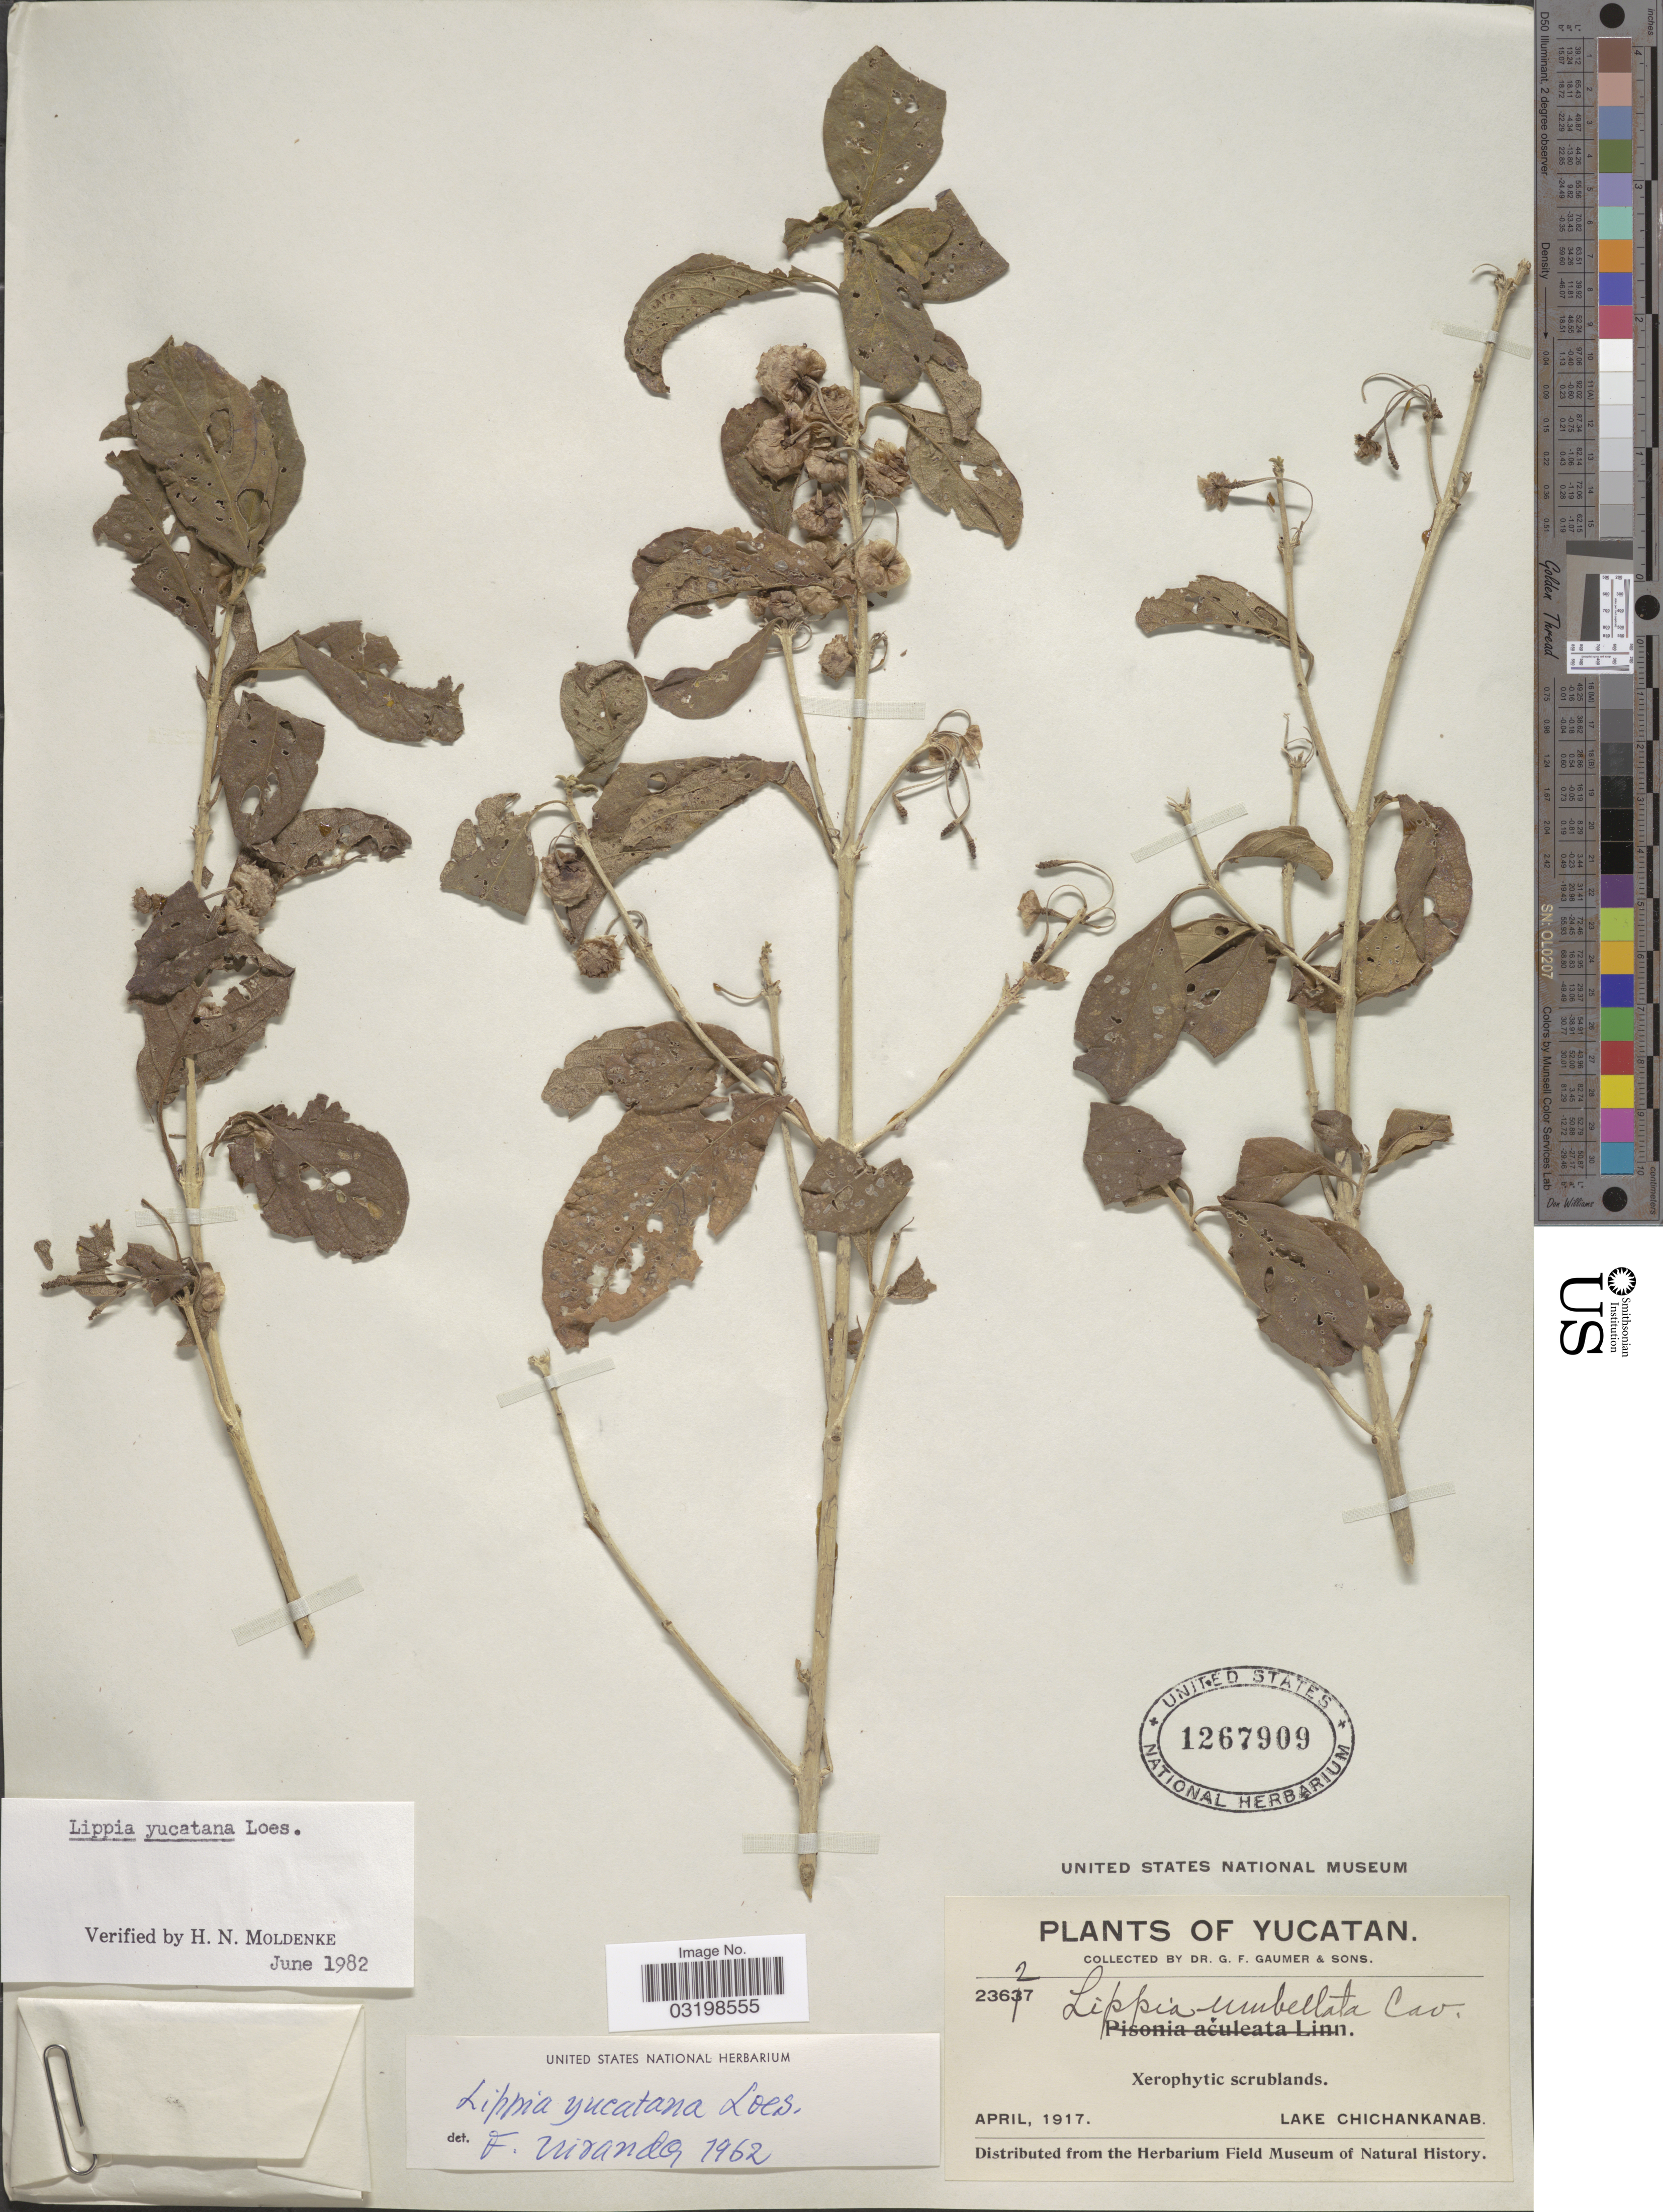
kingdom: Plantae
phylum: Tracheophyta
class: Magnoliopsida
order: Lamiales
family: Verbenaceae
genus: Lippia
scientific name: Lippia yucatana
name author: Loes.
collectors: G. F. Gaumer & Sons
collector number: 23627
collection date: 1917-04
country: Mexico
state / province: Yucatán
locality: Lake Chichankanab.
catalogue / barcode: US 1267909